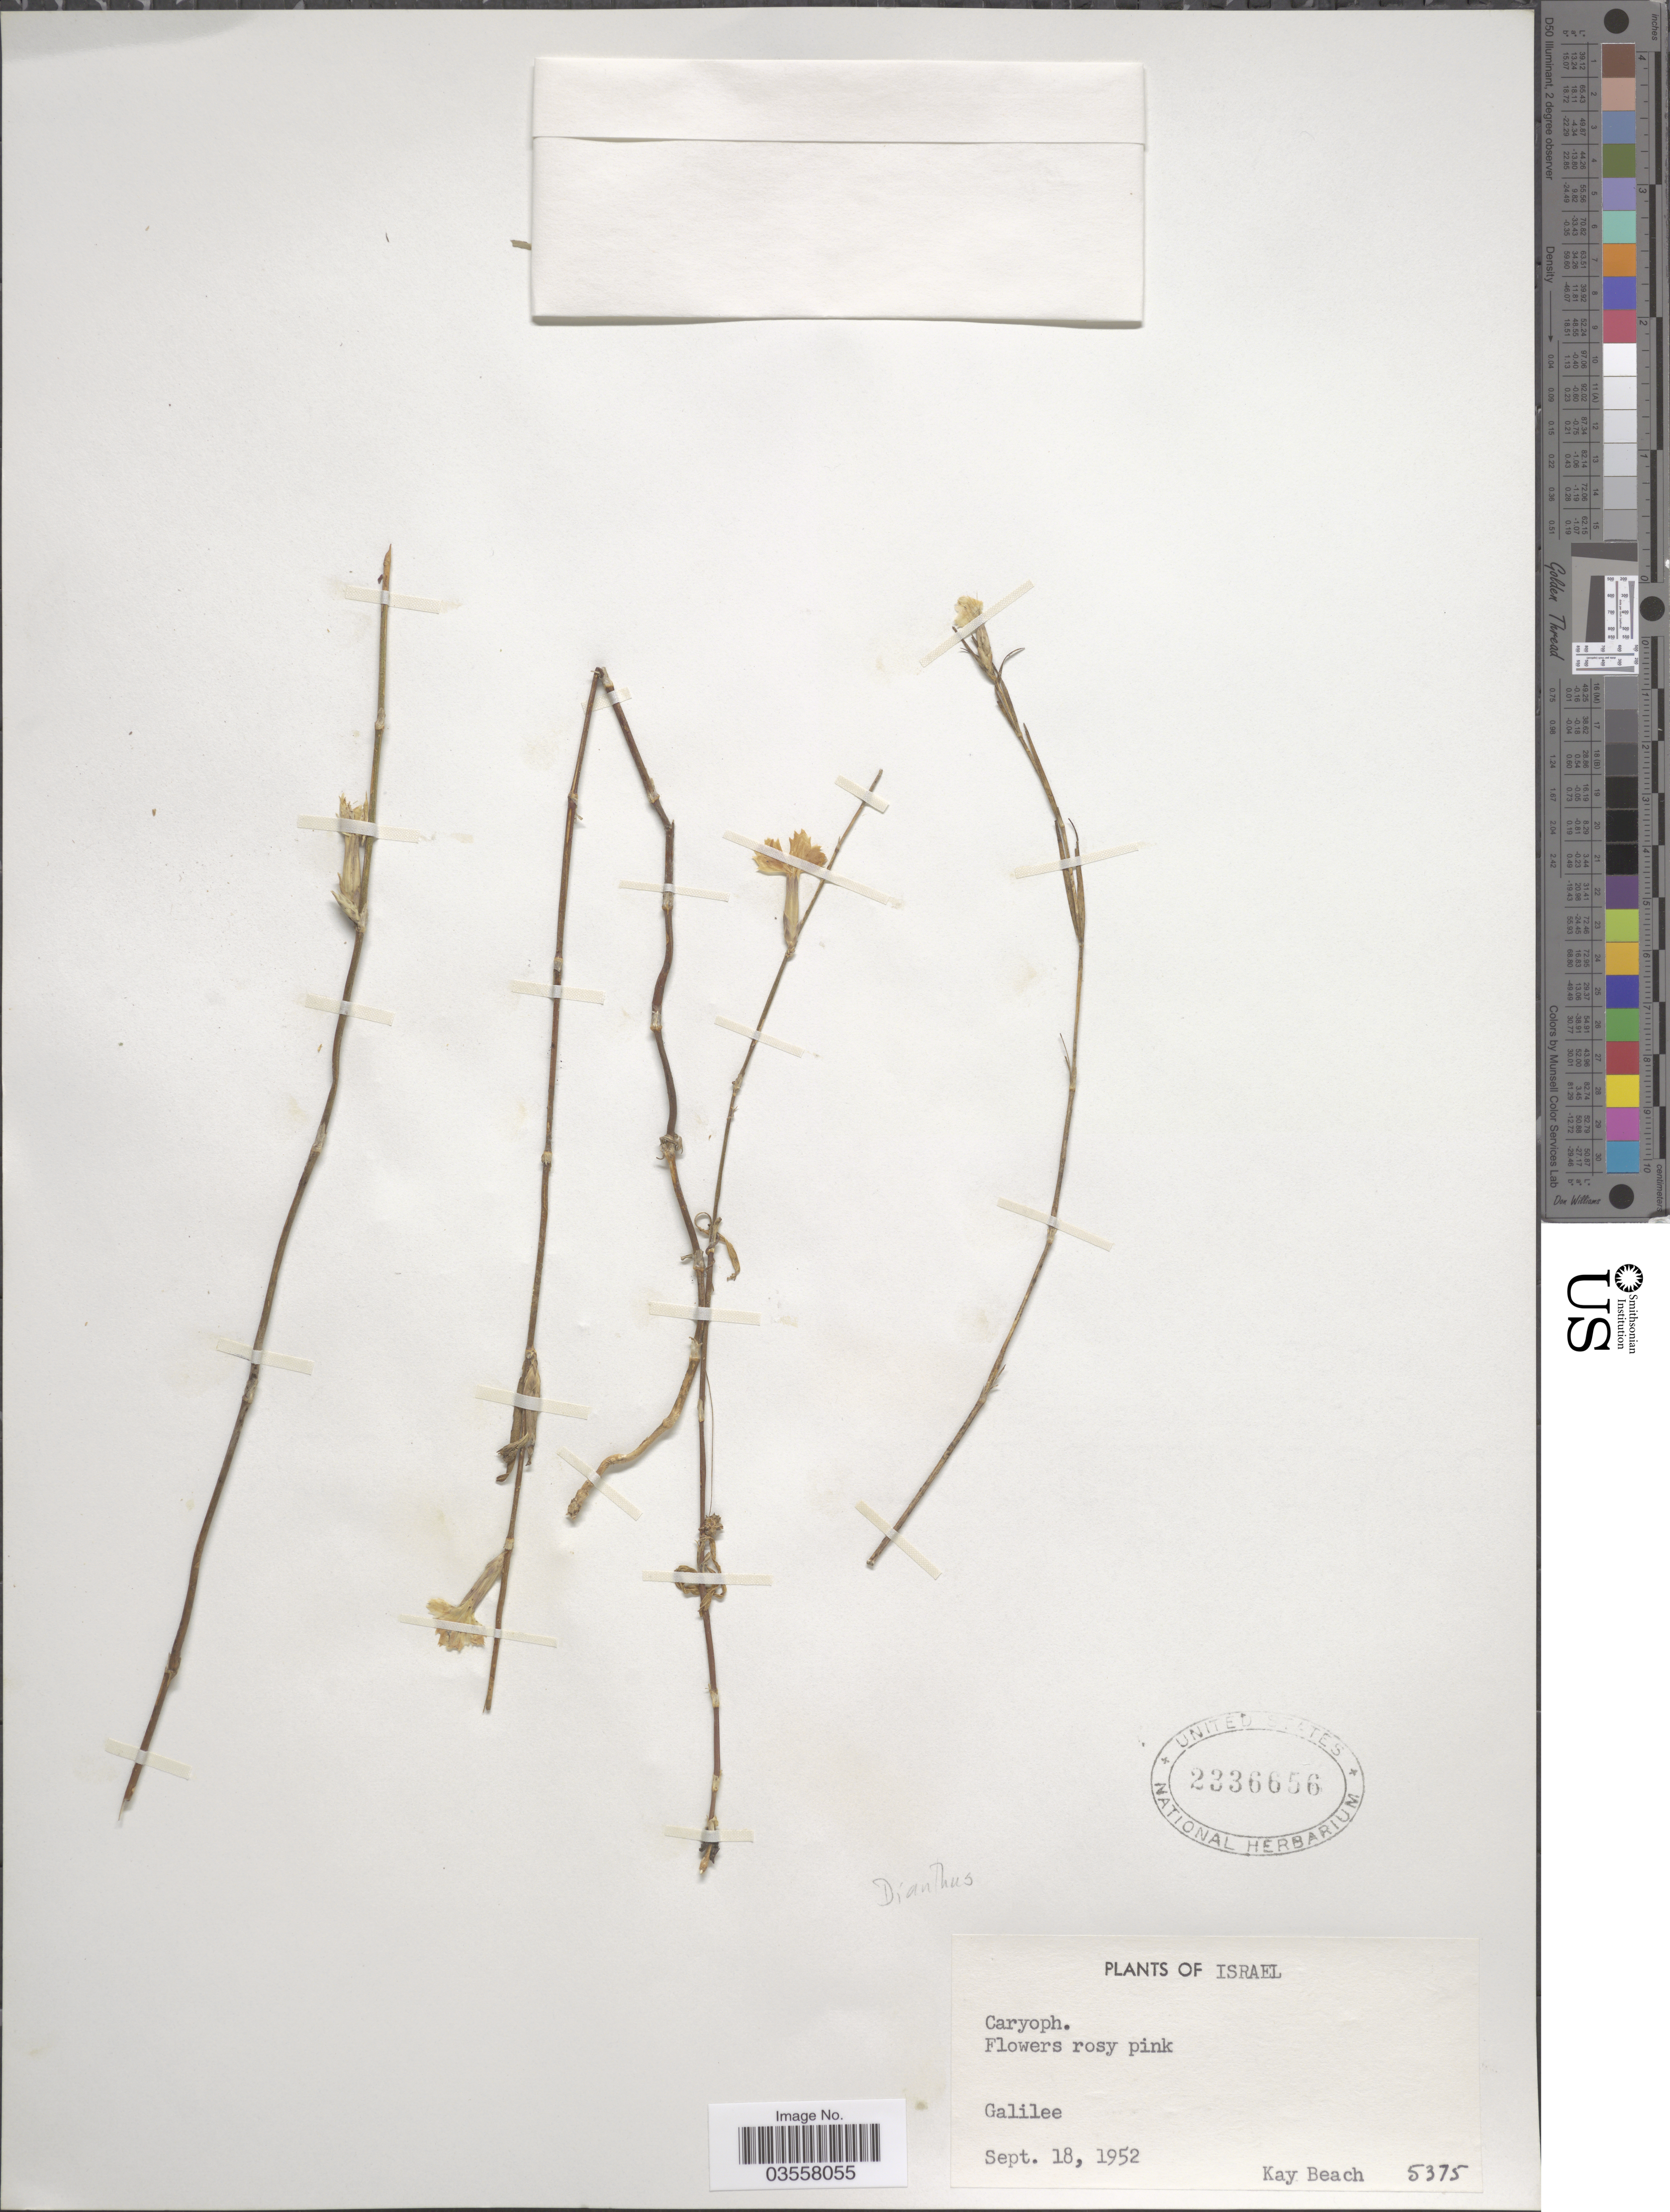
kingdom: Plantae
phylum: Tracheophyta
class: Magnoliopsida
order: Caryophyllales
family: Caryophyllaceae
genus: Dianthus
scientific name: Dianthus sp.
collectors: K. H. Beach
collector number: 5375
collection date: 1952-09-18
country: Israel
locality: Galilee.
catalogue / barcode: US 2336656